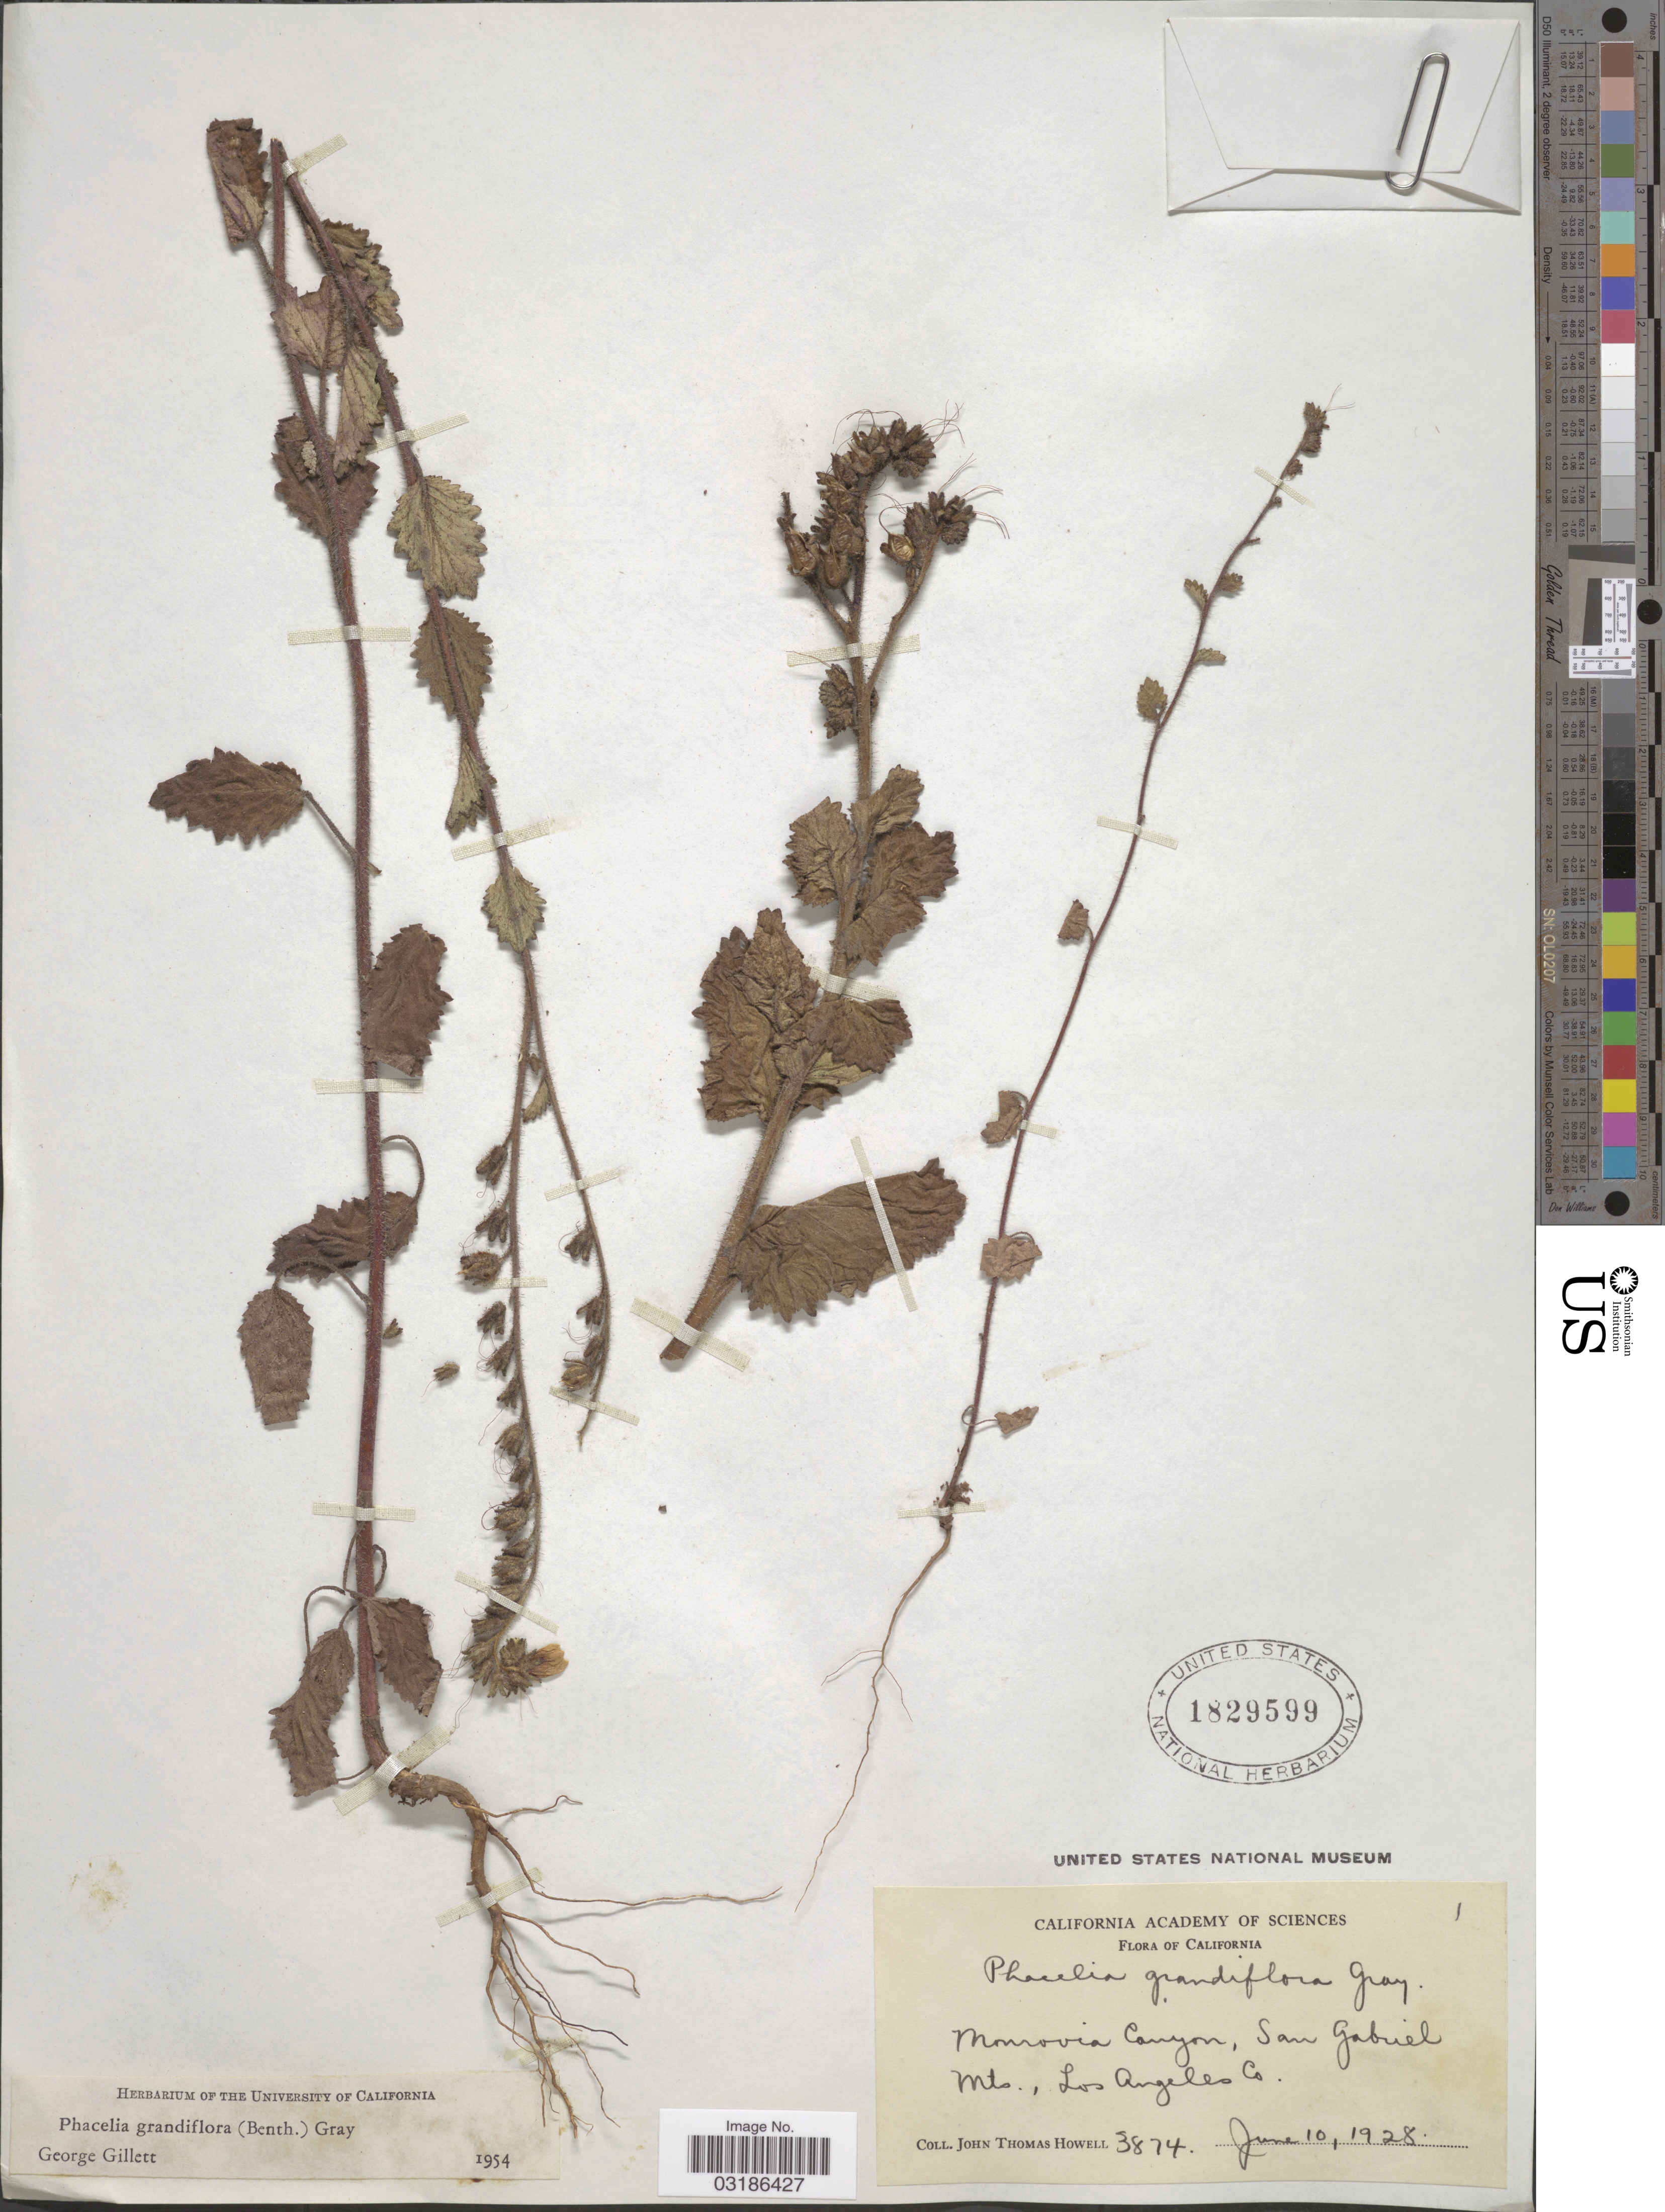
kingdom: Plantae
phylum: Tracheophyta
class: Magnoliopsida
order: Boraginales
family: Hydrophyllaceae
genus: Phacelia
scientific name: Phacelia grandiflora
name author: (Benth.) A. Gray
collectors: J. T. Howell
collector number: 3874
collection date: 1928-06-10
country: United States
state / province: California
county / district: Los Angeles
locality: Monrovia Canyon, San Gabriel Mts., Los Angeles Co.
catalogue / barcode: US 1829599